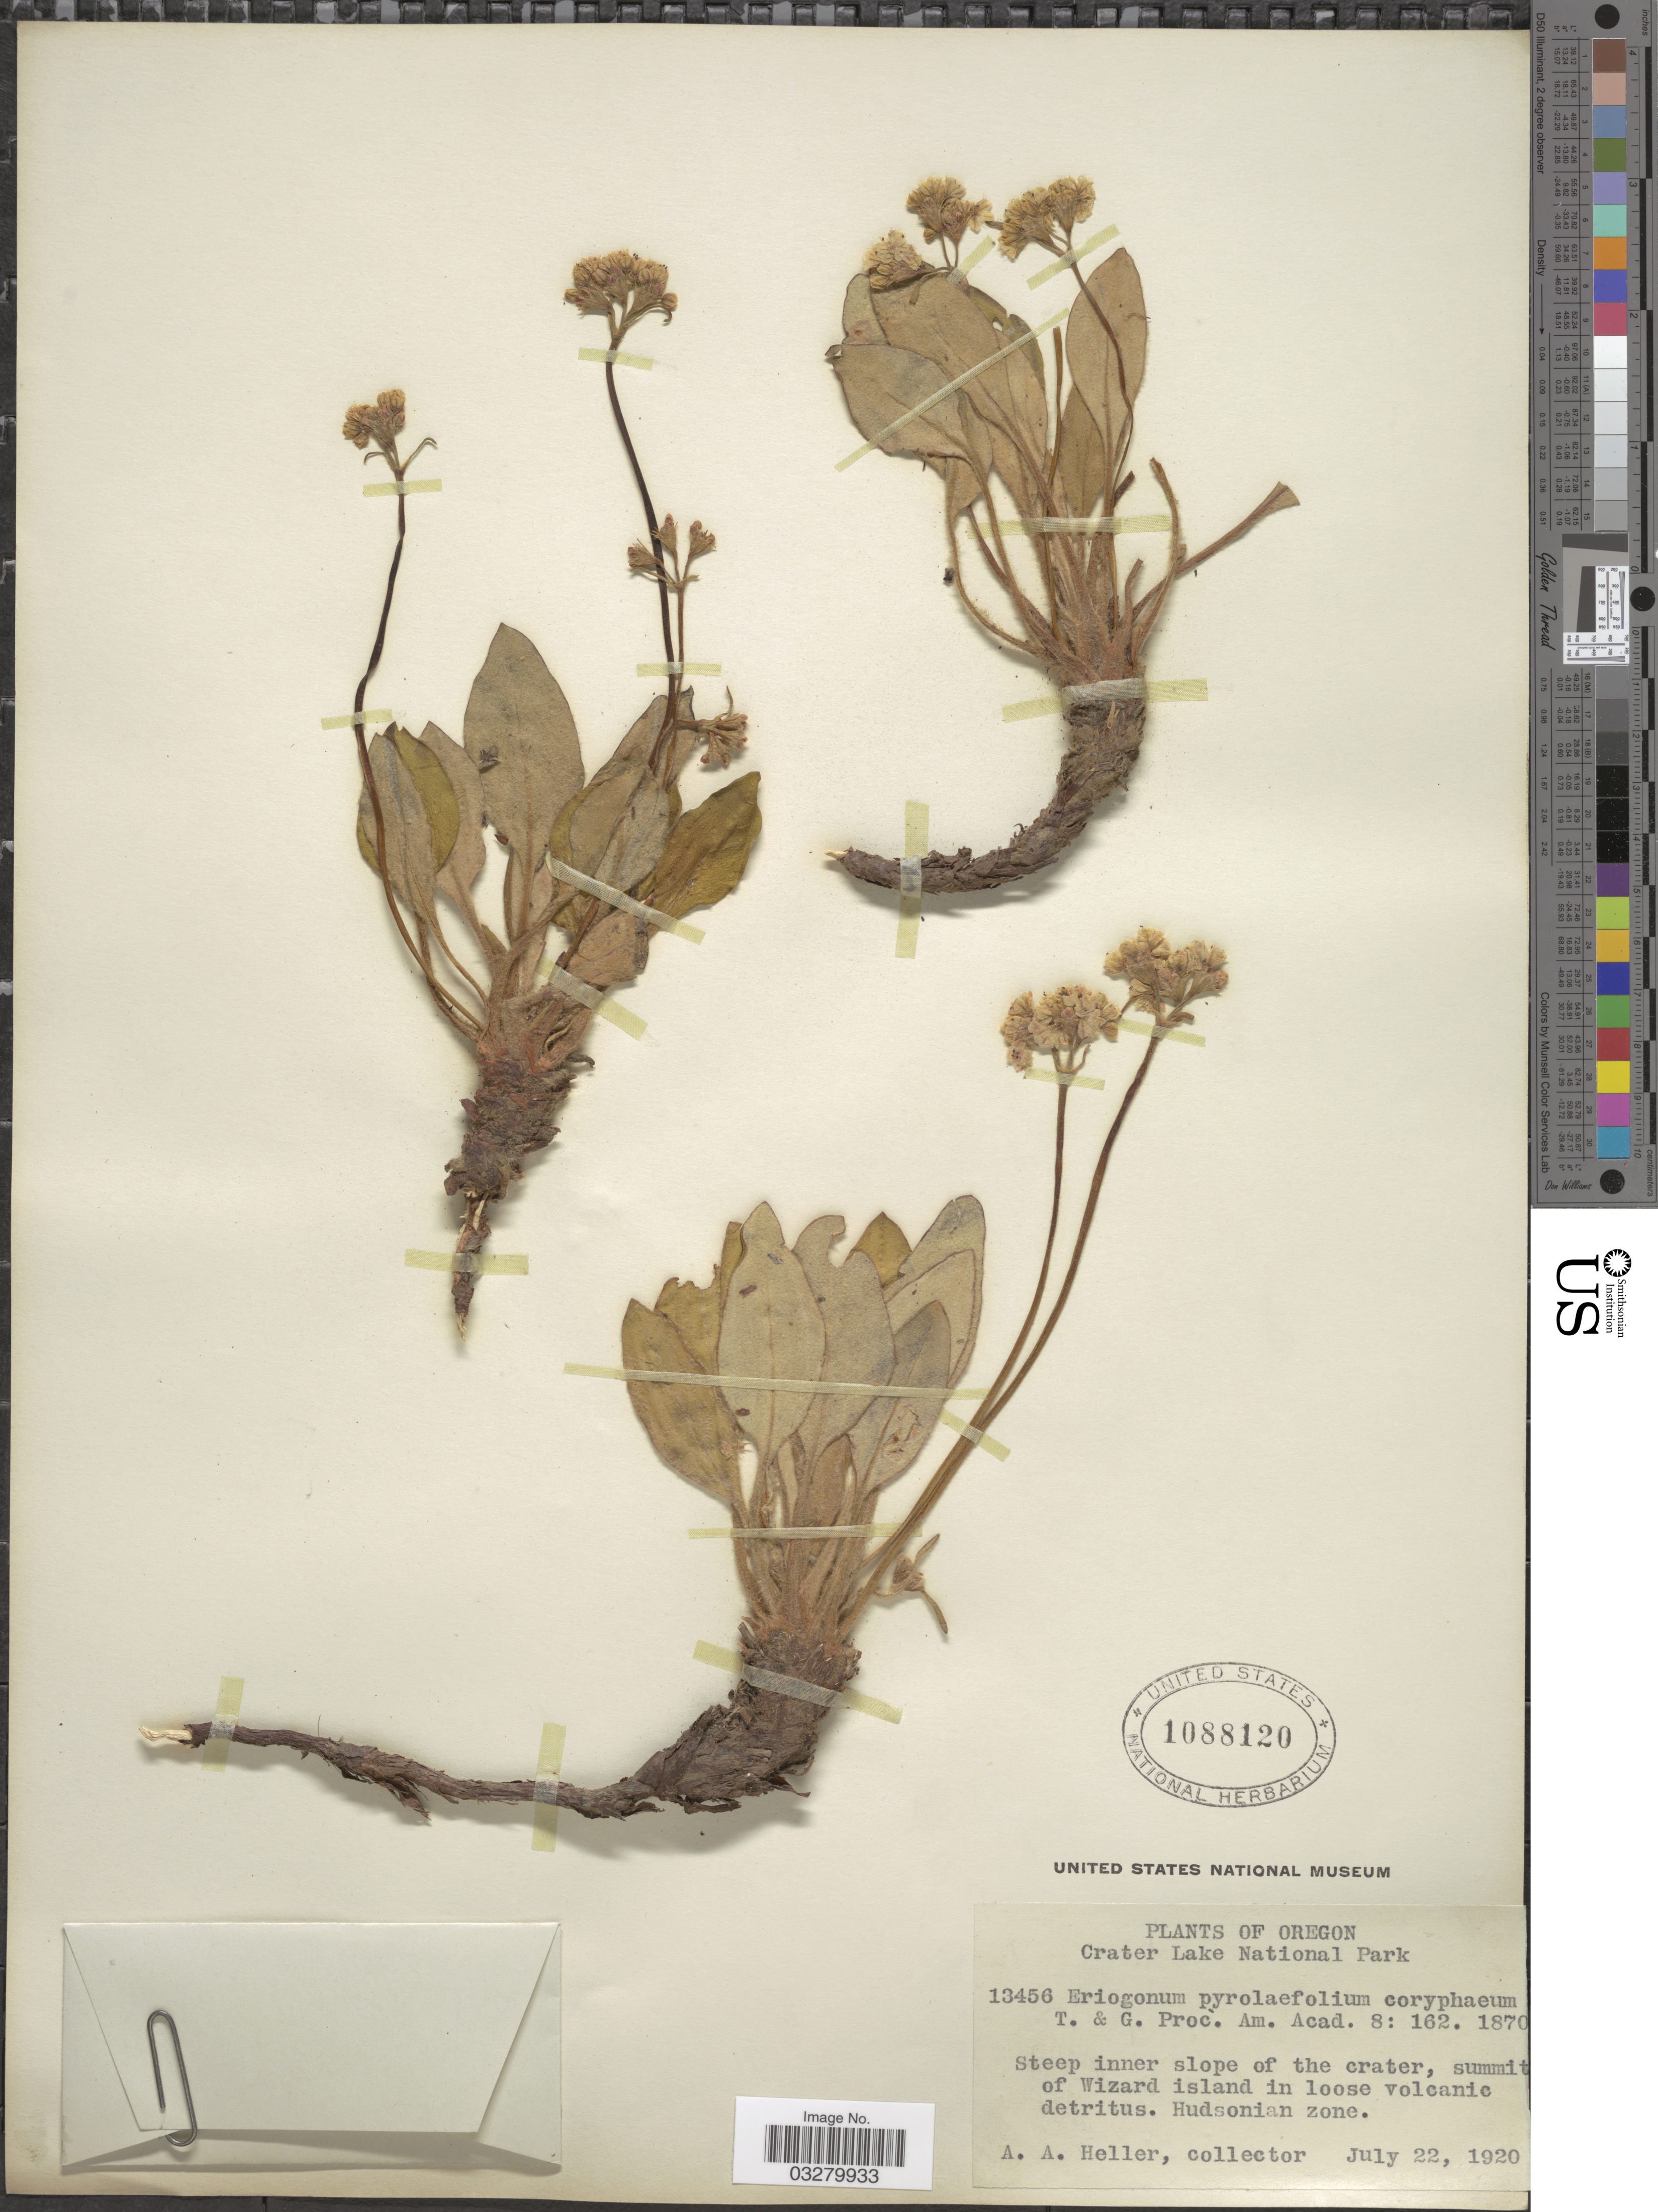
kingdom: Plantae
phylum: Tracheophyta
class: Magnoliopsida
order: Caryophyllales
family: Polygonaceae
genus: Eriogonum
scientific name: Eriogonum pyrolifolium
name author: Hook.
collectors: A. A. Heller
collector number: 13456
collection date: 1920-07-22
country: United States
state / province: Oregon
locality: Crater Lake National Park, Steep inner slope of the crater, summit of Wizard island in loose volcanic detritus. Hudsonian zone.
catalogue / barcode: US 1088120